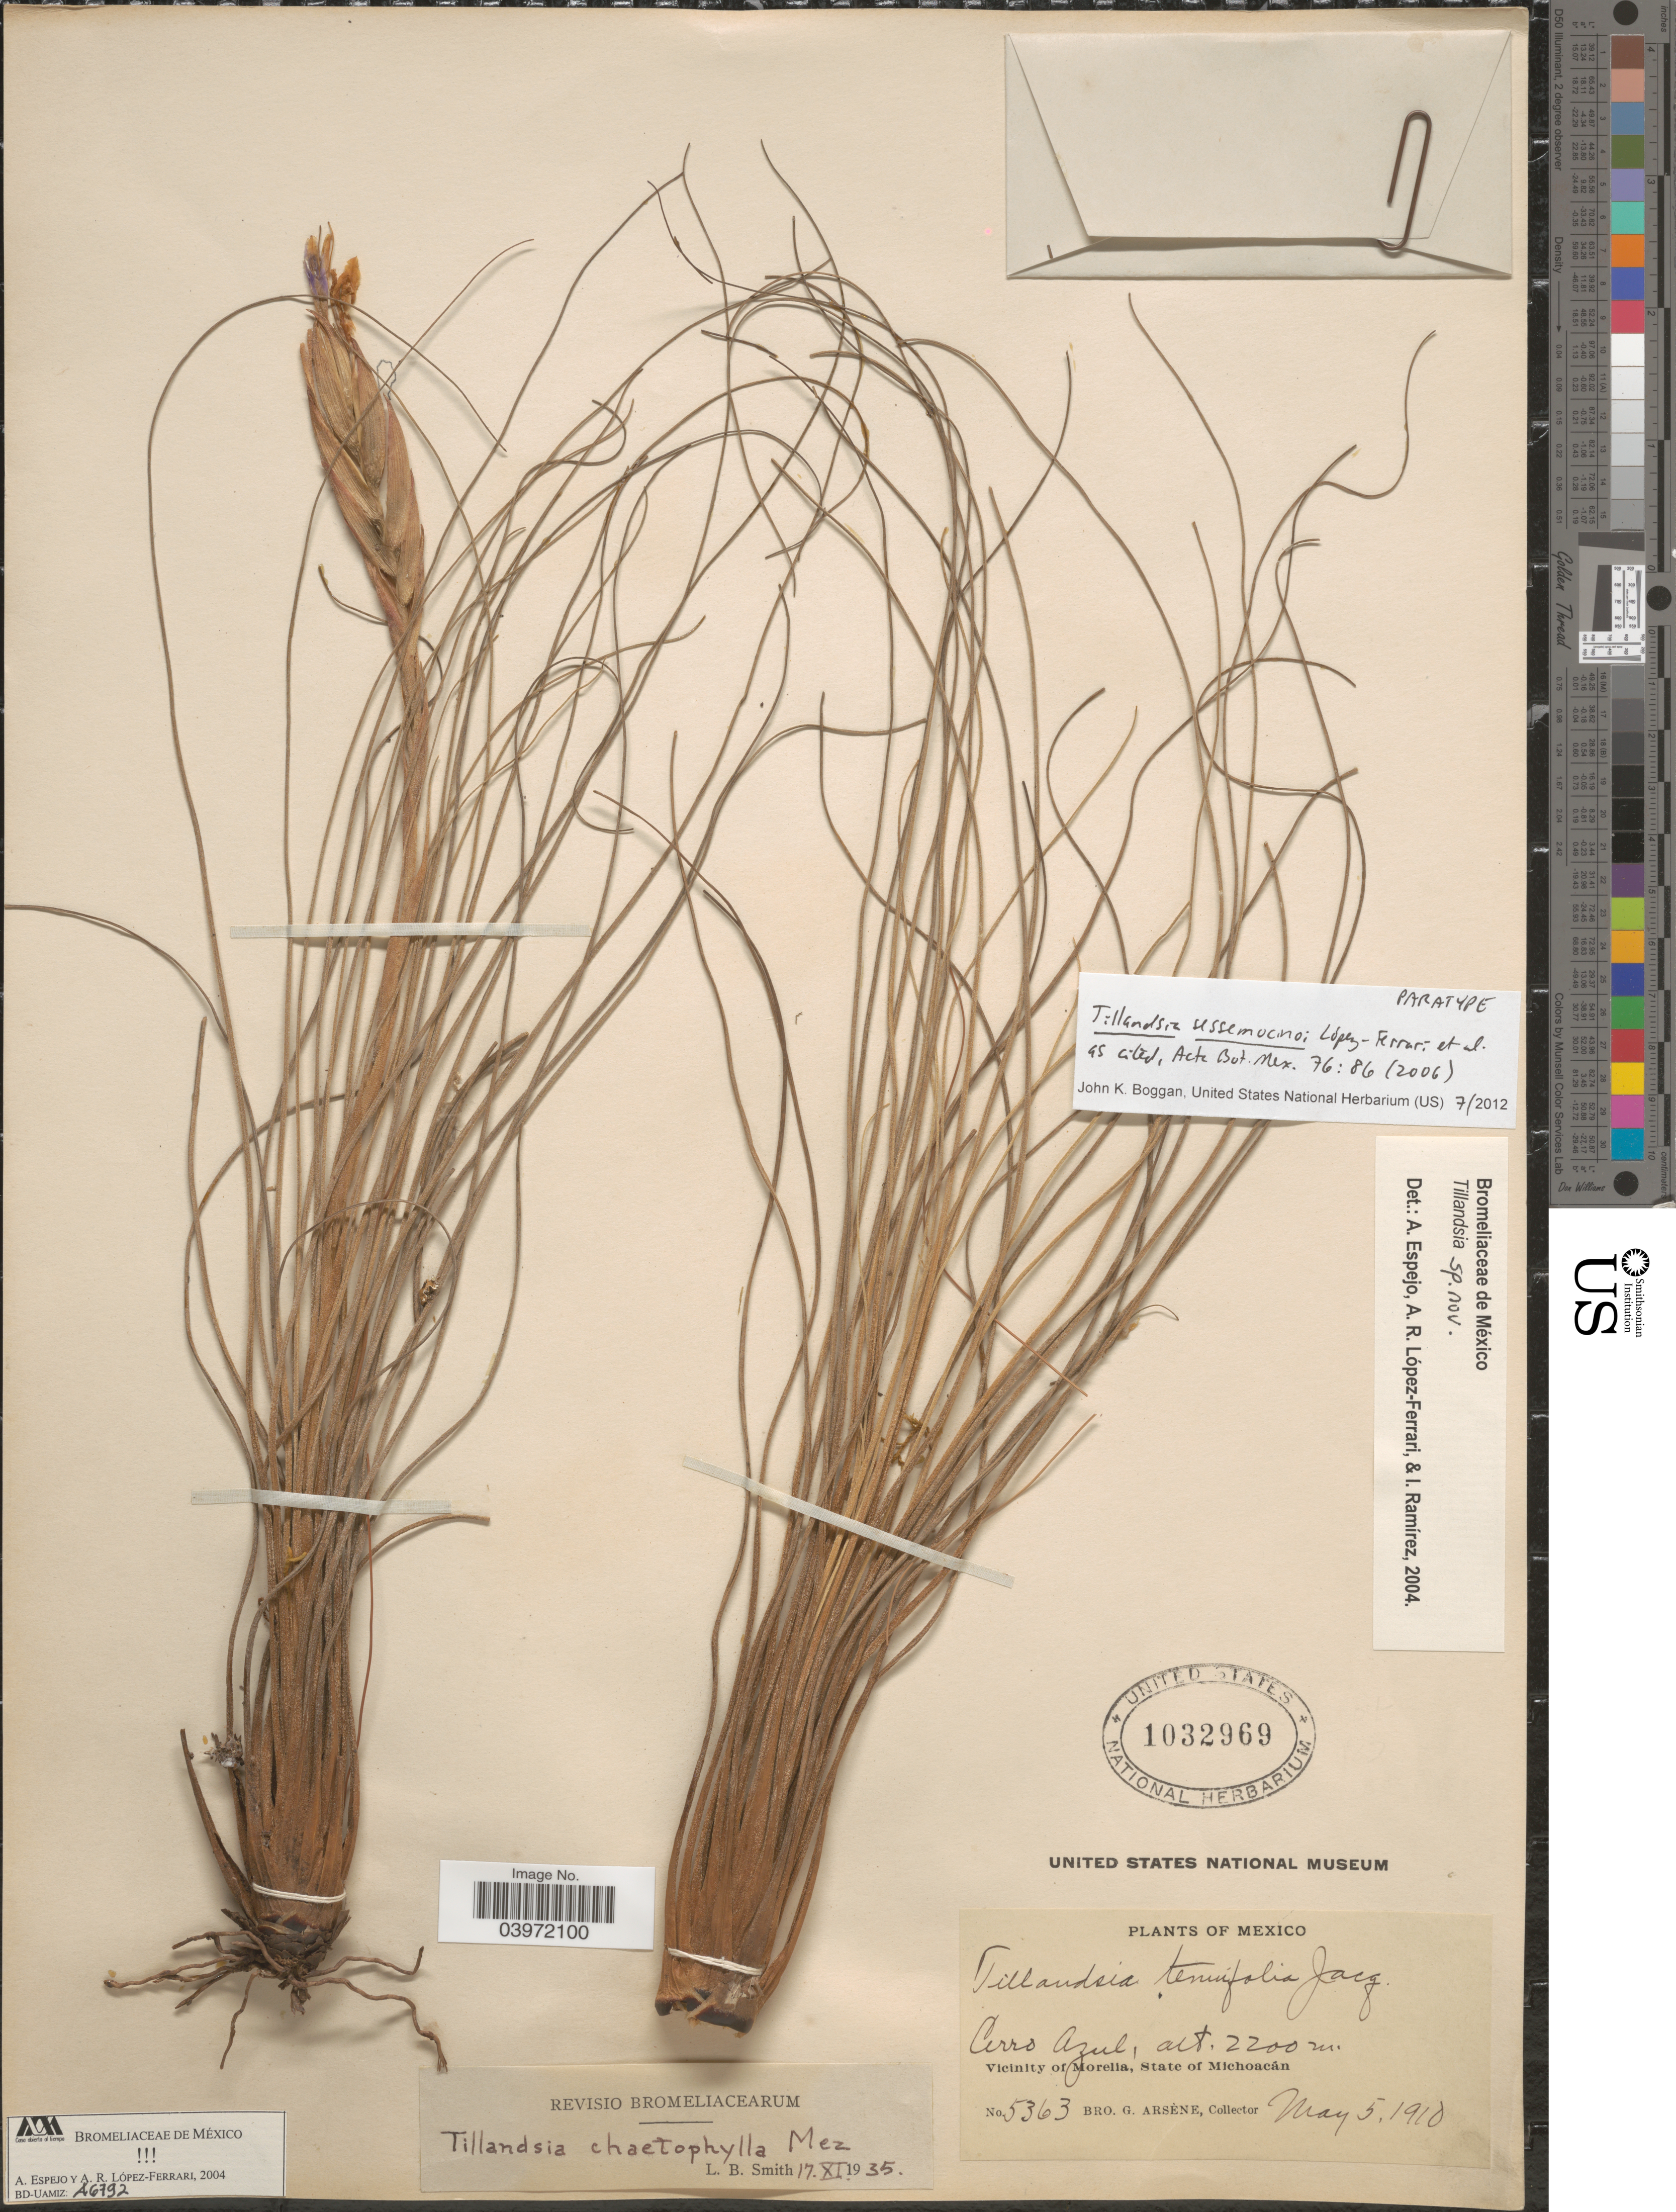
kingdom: Plantae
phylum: Tracheophyta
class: Liliopsida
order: Poales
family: Bromeliaceae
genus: Tillandsia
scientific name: Tillandsia sessemocinoi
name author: López-Ferr. et al.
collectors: Bro. G. Arsène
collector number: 5363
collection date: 1910-05-05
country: Mexico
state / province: Michoacán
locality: Cerro Azul. Vicinity of Morelia.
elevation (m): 2200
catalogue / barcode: US 1032969